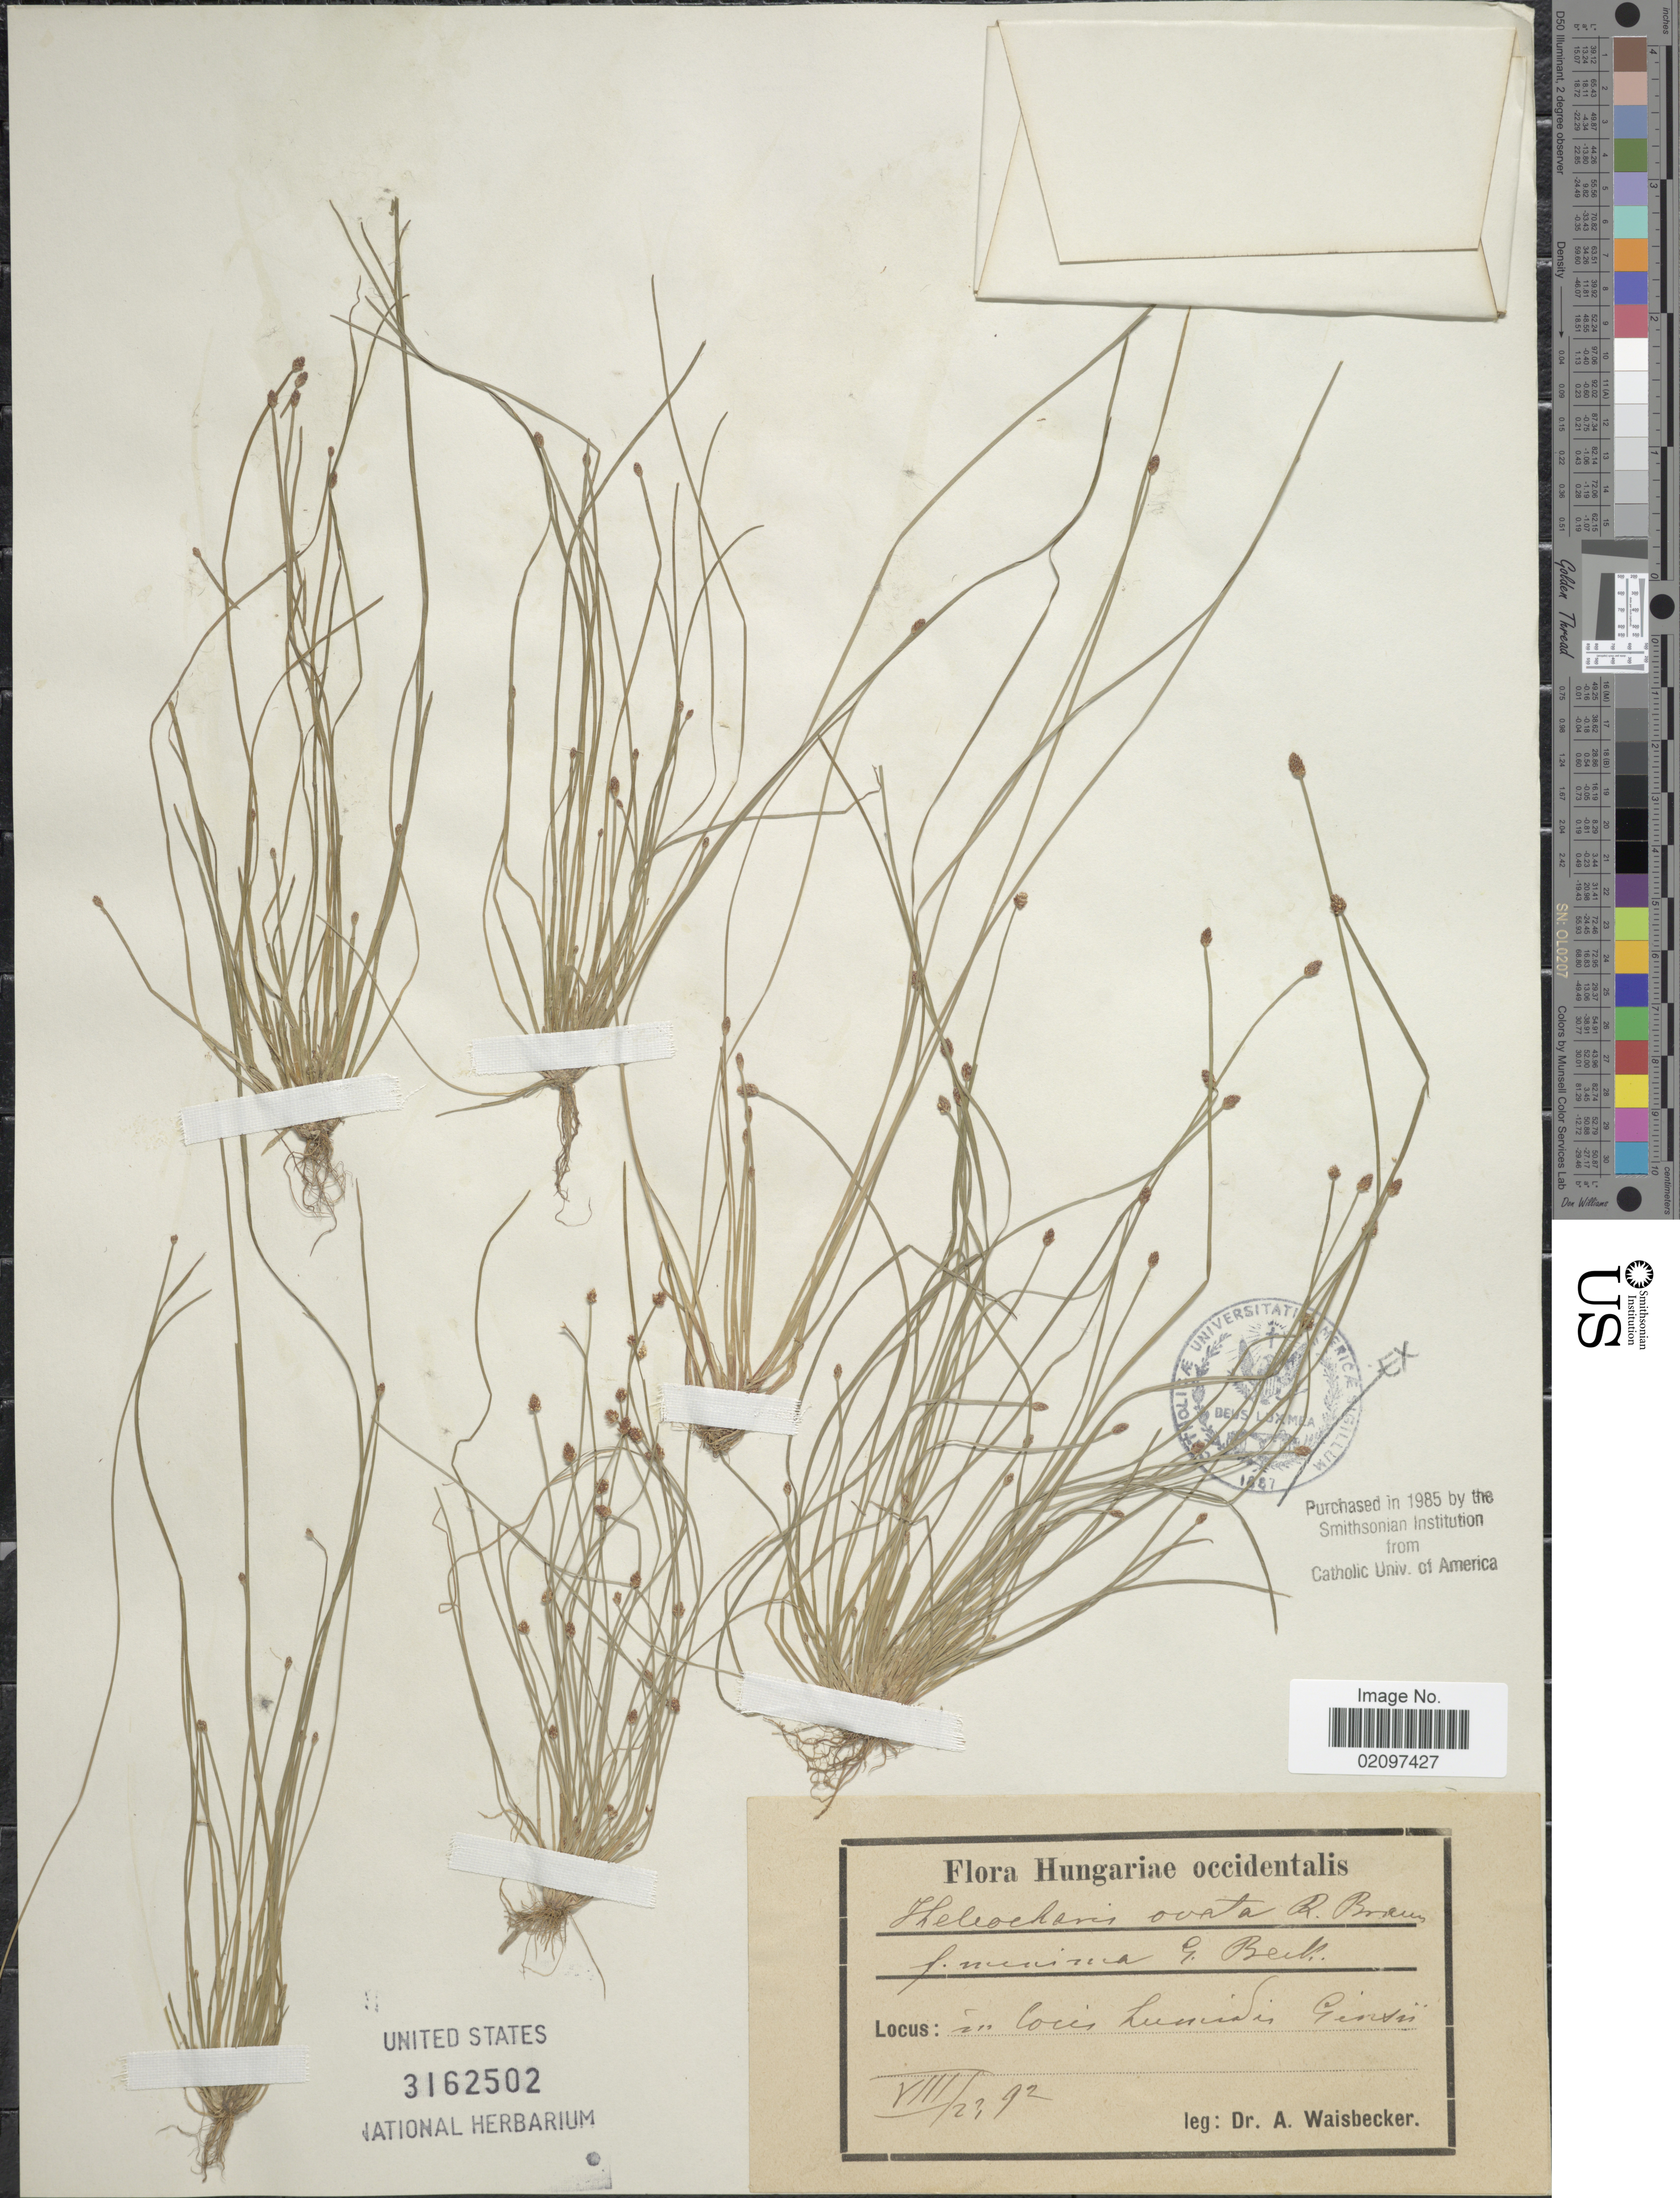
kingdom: Plantae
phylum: Tracheophyta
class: Liliopsida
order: Poales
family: Cyperaceae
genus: Eleocharis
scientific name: Eleocharis ovata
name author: (Roth) Roem. & Schult.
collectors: A. Waisbecker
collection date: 1892-08-23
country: Hungary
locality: In locis humidis Genvii [interpreted]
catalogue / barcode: US 3162502